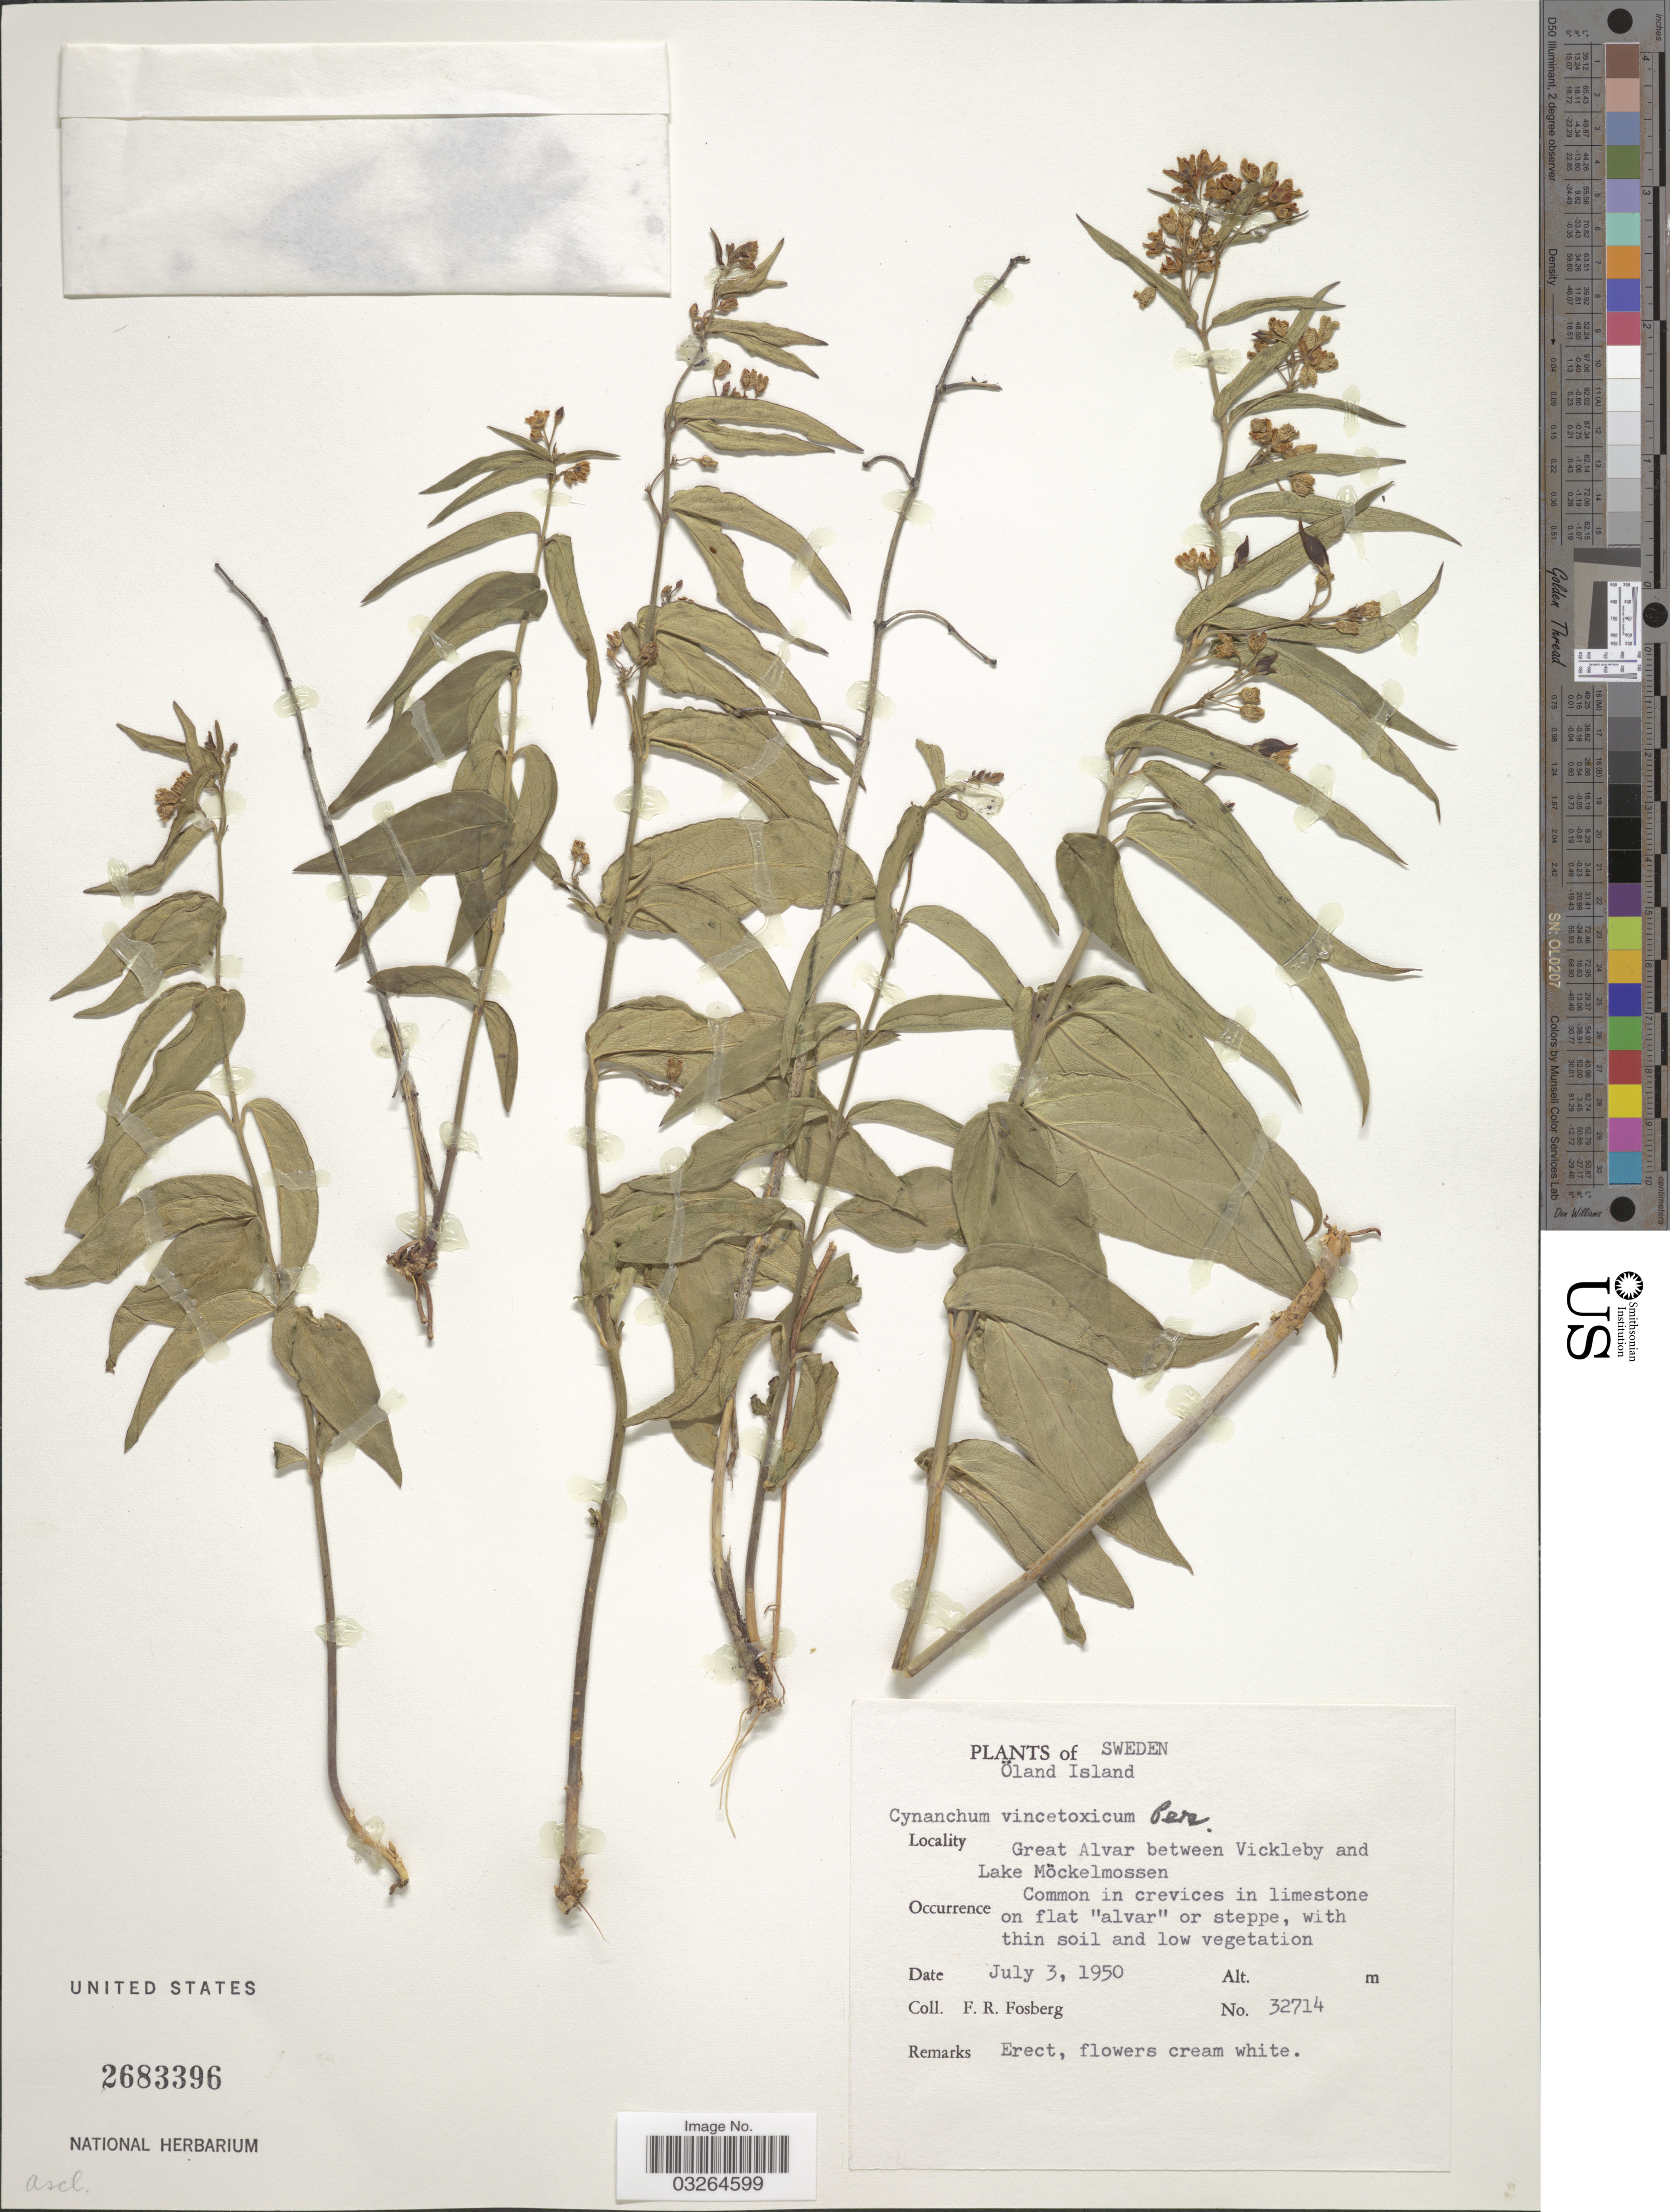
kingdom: Plantae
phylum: Tracheophyta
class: Magnoliopsida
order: Gentianales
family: Apocynaceae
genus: Cynanchum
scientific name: Cynanchum vincetoxicum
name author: Pers.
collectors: F. R. Fosberg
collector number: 32714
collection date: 1950-07-03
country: Sweden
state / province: Kalmar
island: Oland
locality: Öland Island. Great Alvar between Vickleby and Lake Möckelmossen.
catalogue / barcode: US 2683396